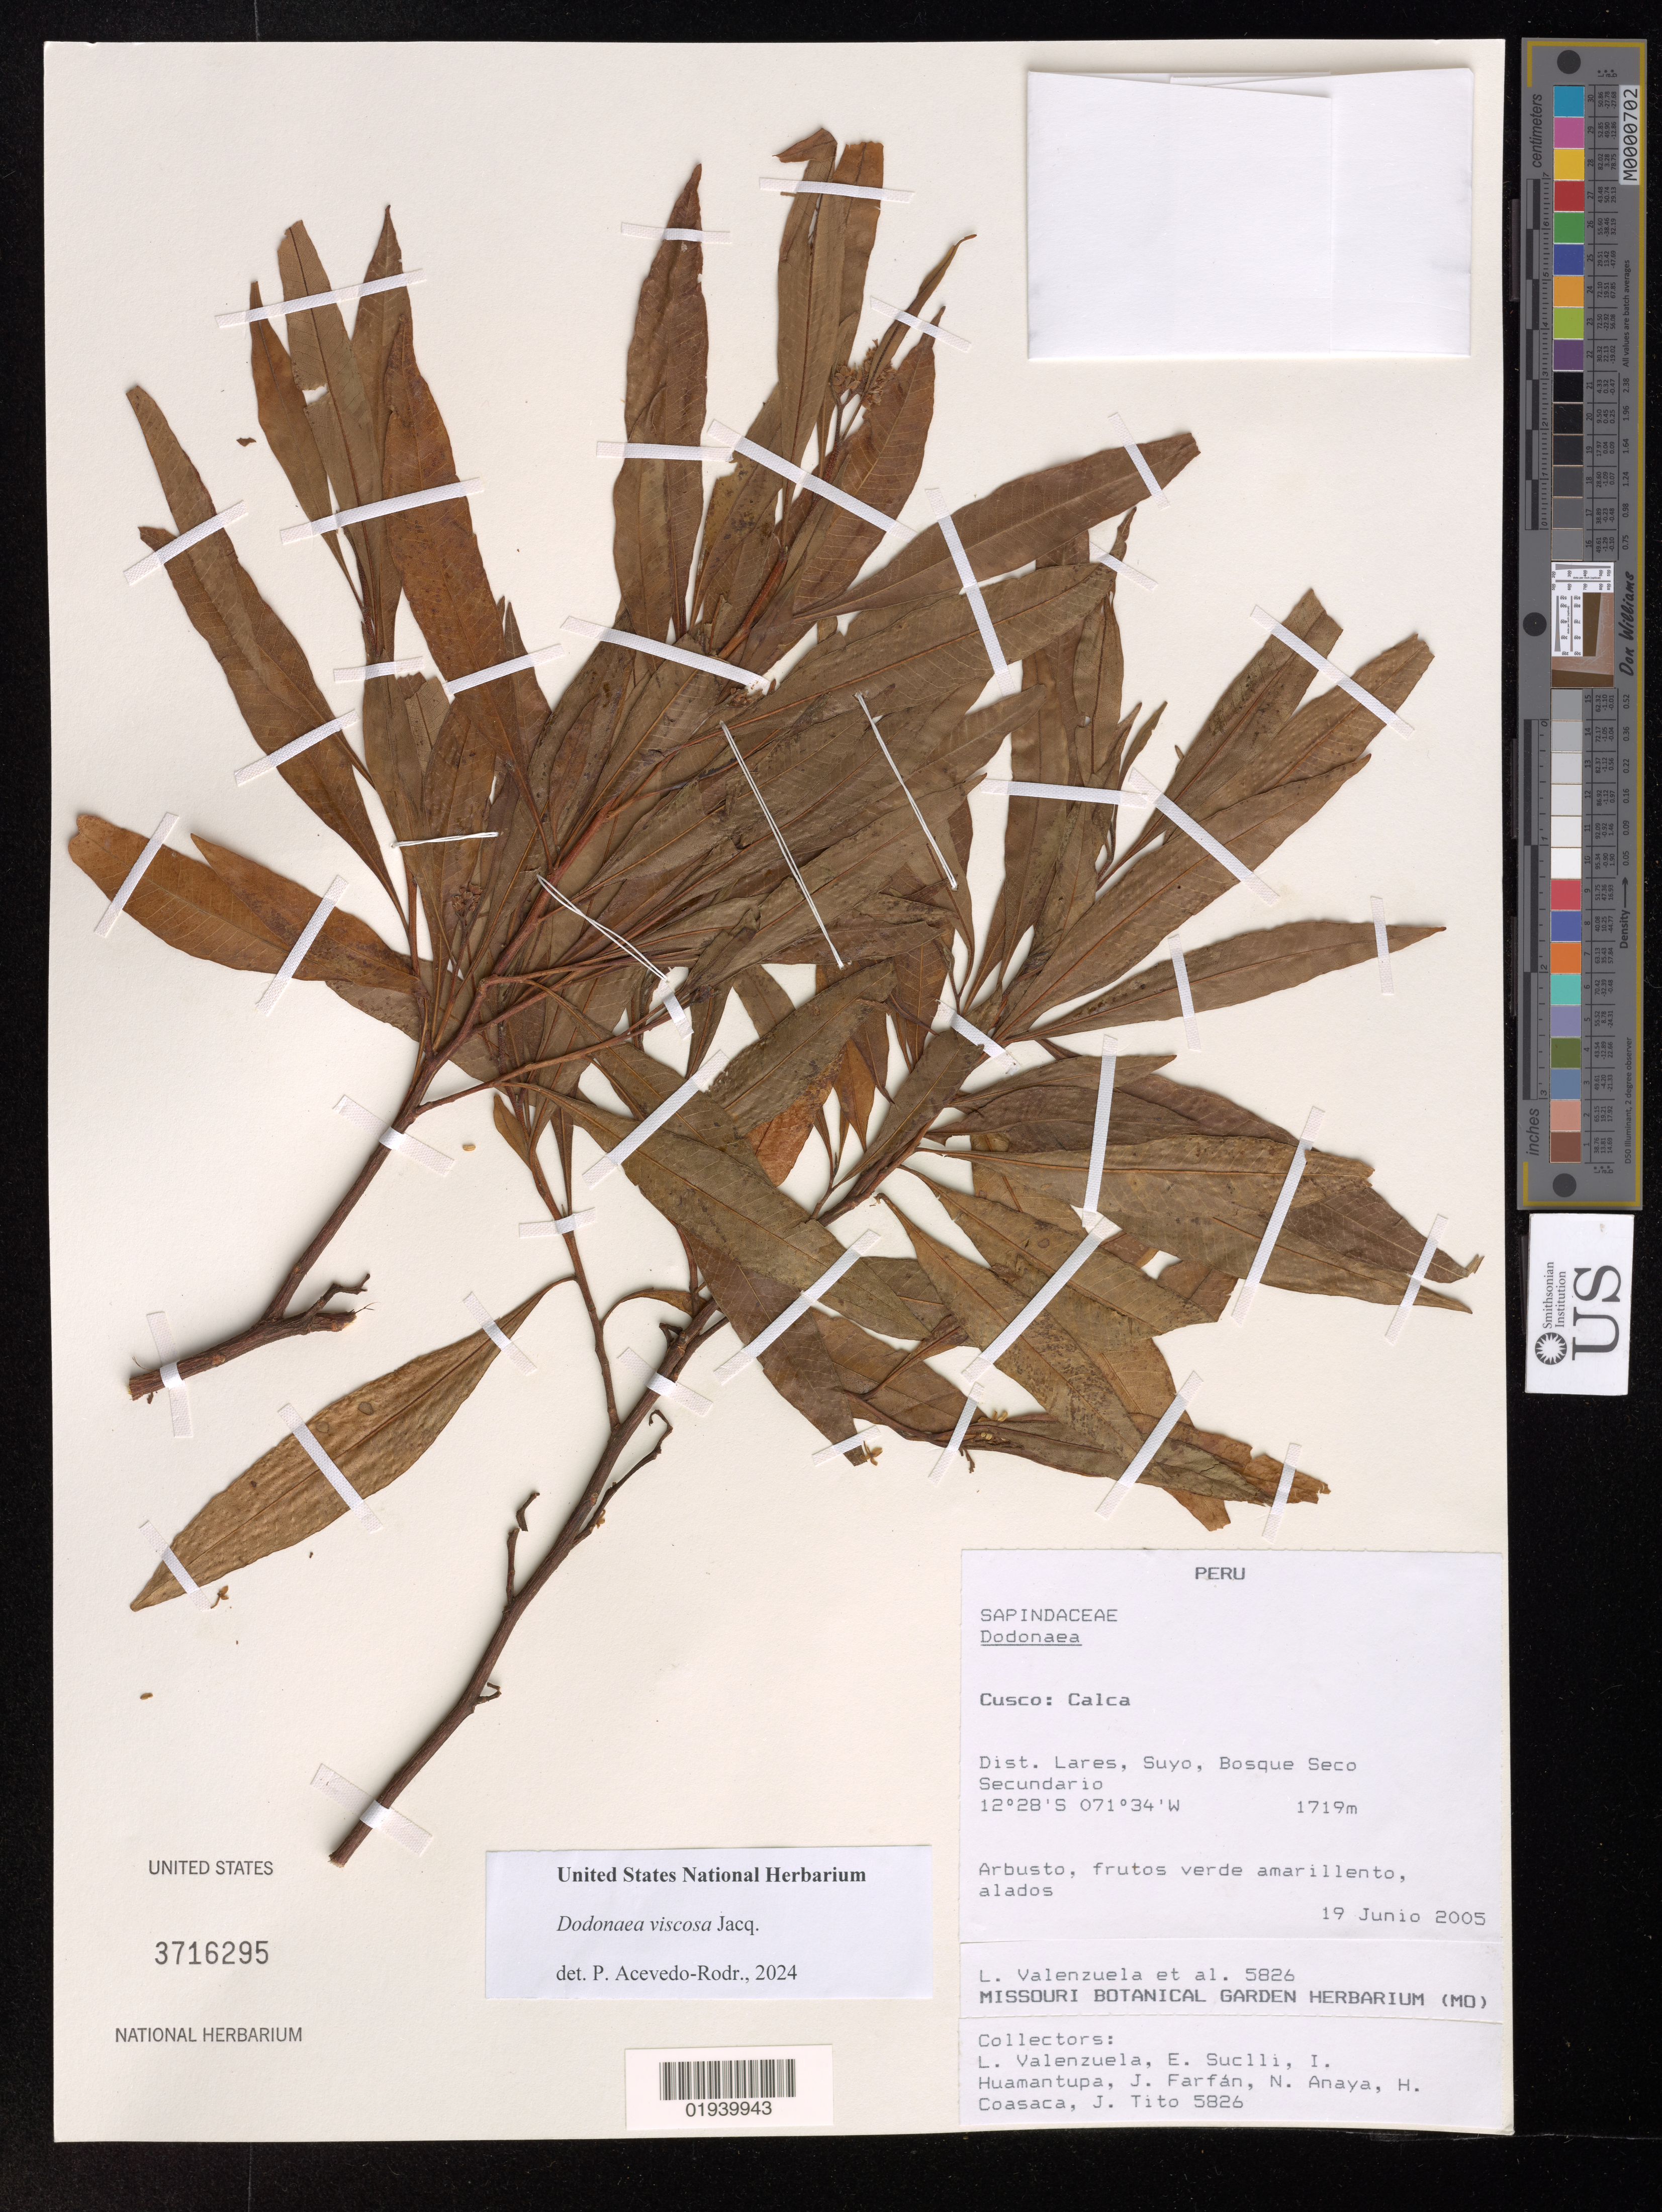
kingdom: Plantae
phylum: Tracheophyta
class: Magnoliopsida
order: Sapindales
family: Sapindaceae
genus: Dodonaea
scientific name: Dodonaea viscosa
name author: Jacq.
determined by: Acevedo-Rodriguez, P., (US), Smithsonian Institution - National Museum of Natural History (UNITED STATES)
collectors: L. Valenzuela, E. Suclli, I. Huamantupa, J. Farfán, N. Anaya, H. Coasaca & J. Tito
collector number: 5826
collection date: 2005-06-19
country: Peru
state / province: Cusco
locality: Calca. Dist. Lares, Suyo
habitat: Bosque seco secundario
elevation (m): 1719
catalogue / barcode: US 3716295